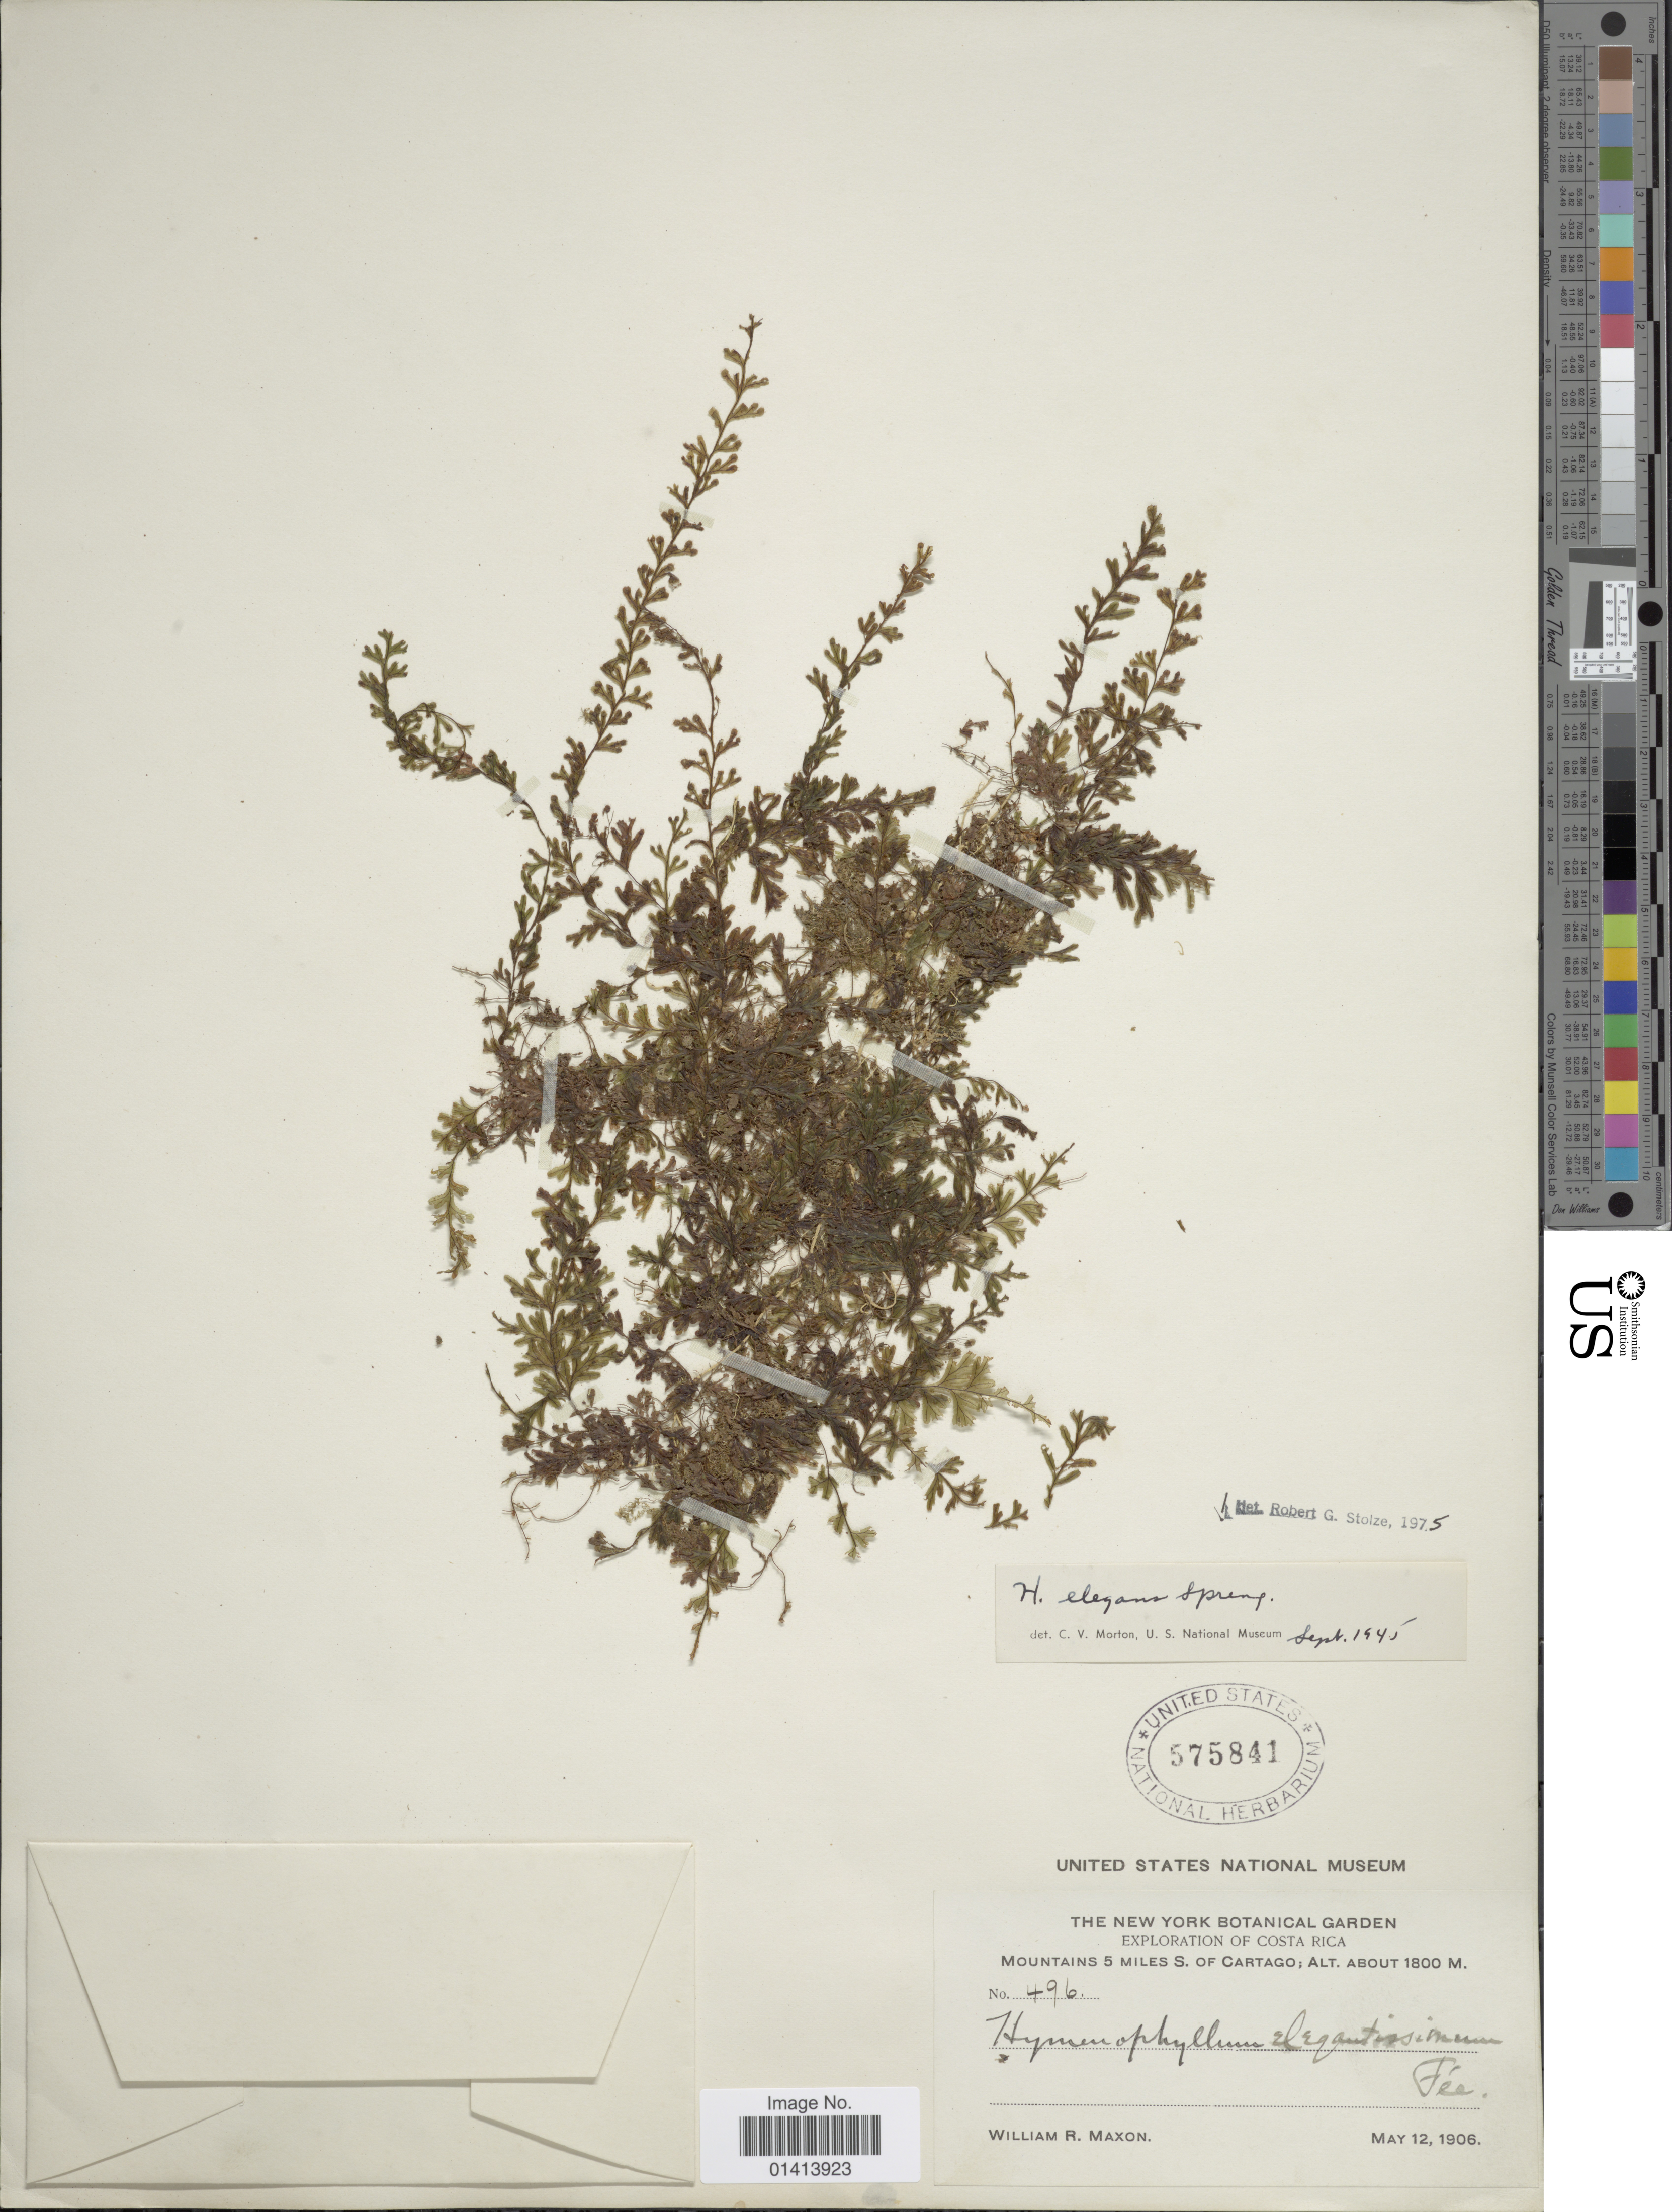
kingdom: Plantae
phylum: Tracheophyta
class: Polypodiopsida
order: Hymenophyllales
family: Hymenophyllaceae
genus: Hymenophyllum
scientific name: Hymenophyllum elegans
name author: Spreng.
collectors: W. R. Maxon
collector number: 496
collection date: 1906-05-12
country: Costa Rica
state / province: Cartago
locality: Mountains 5 miles S of Cartago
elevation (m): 1800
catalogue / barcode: US 575841